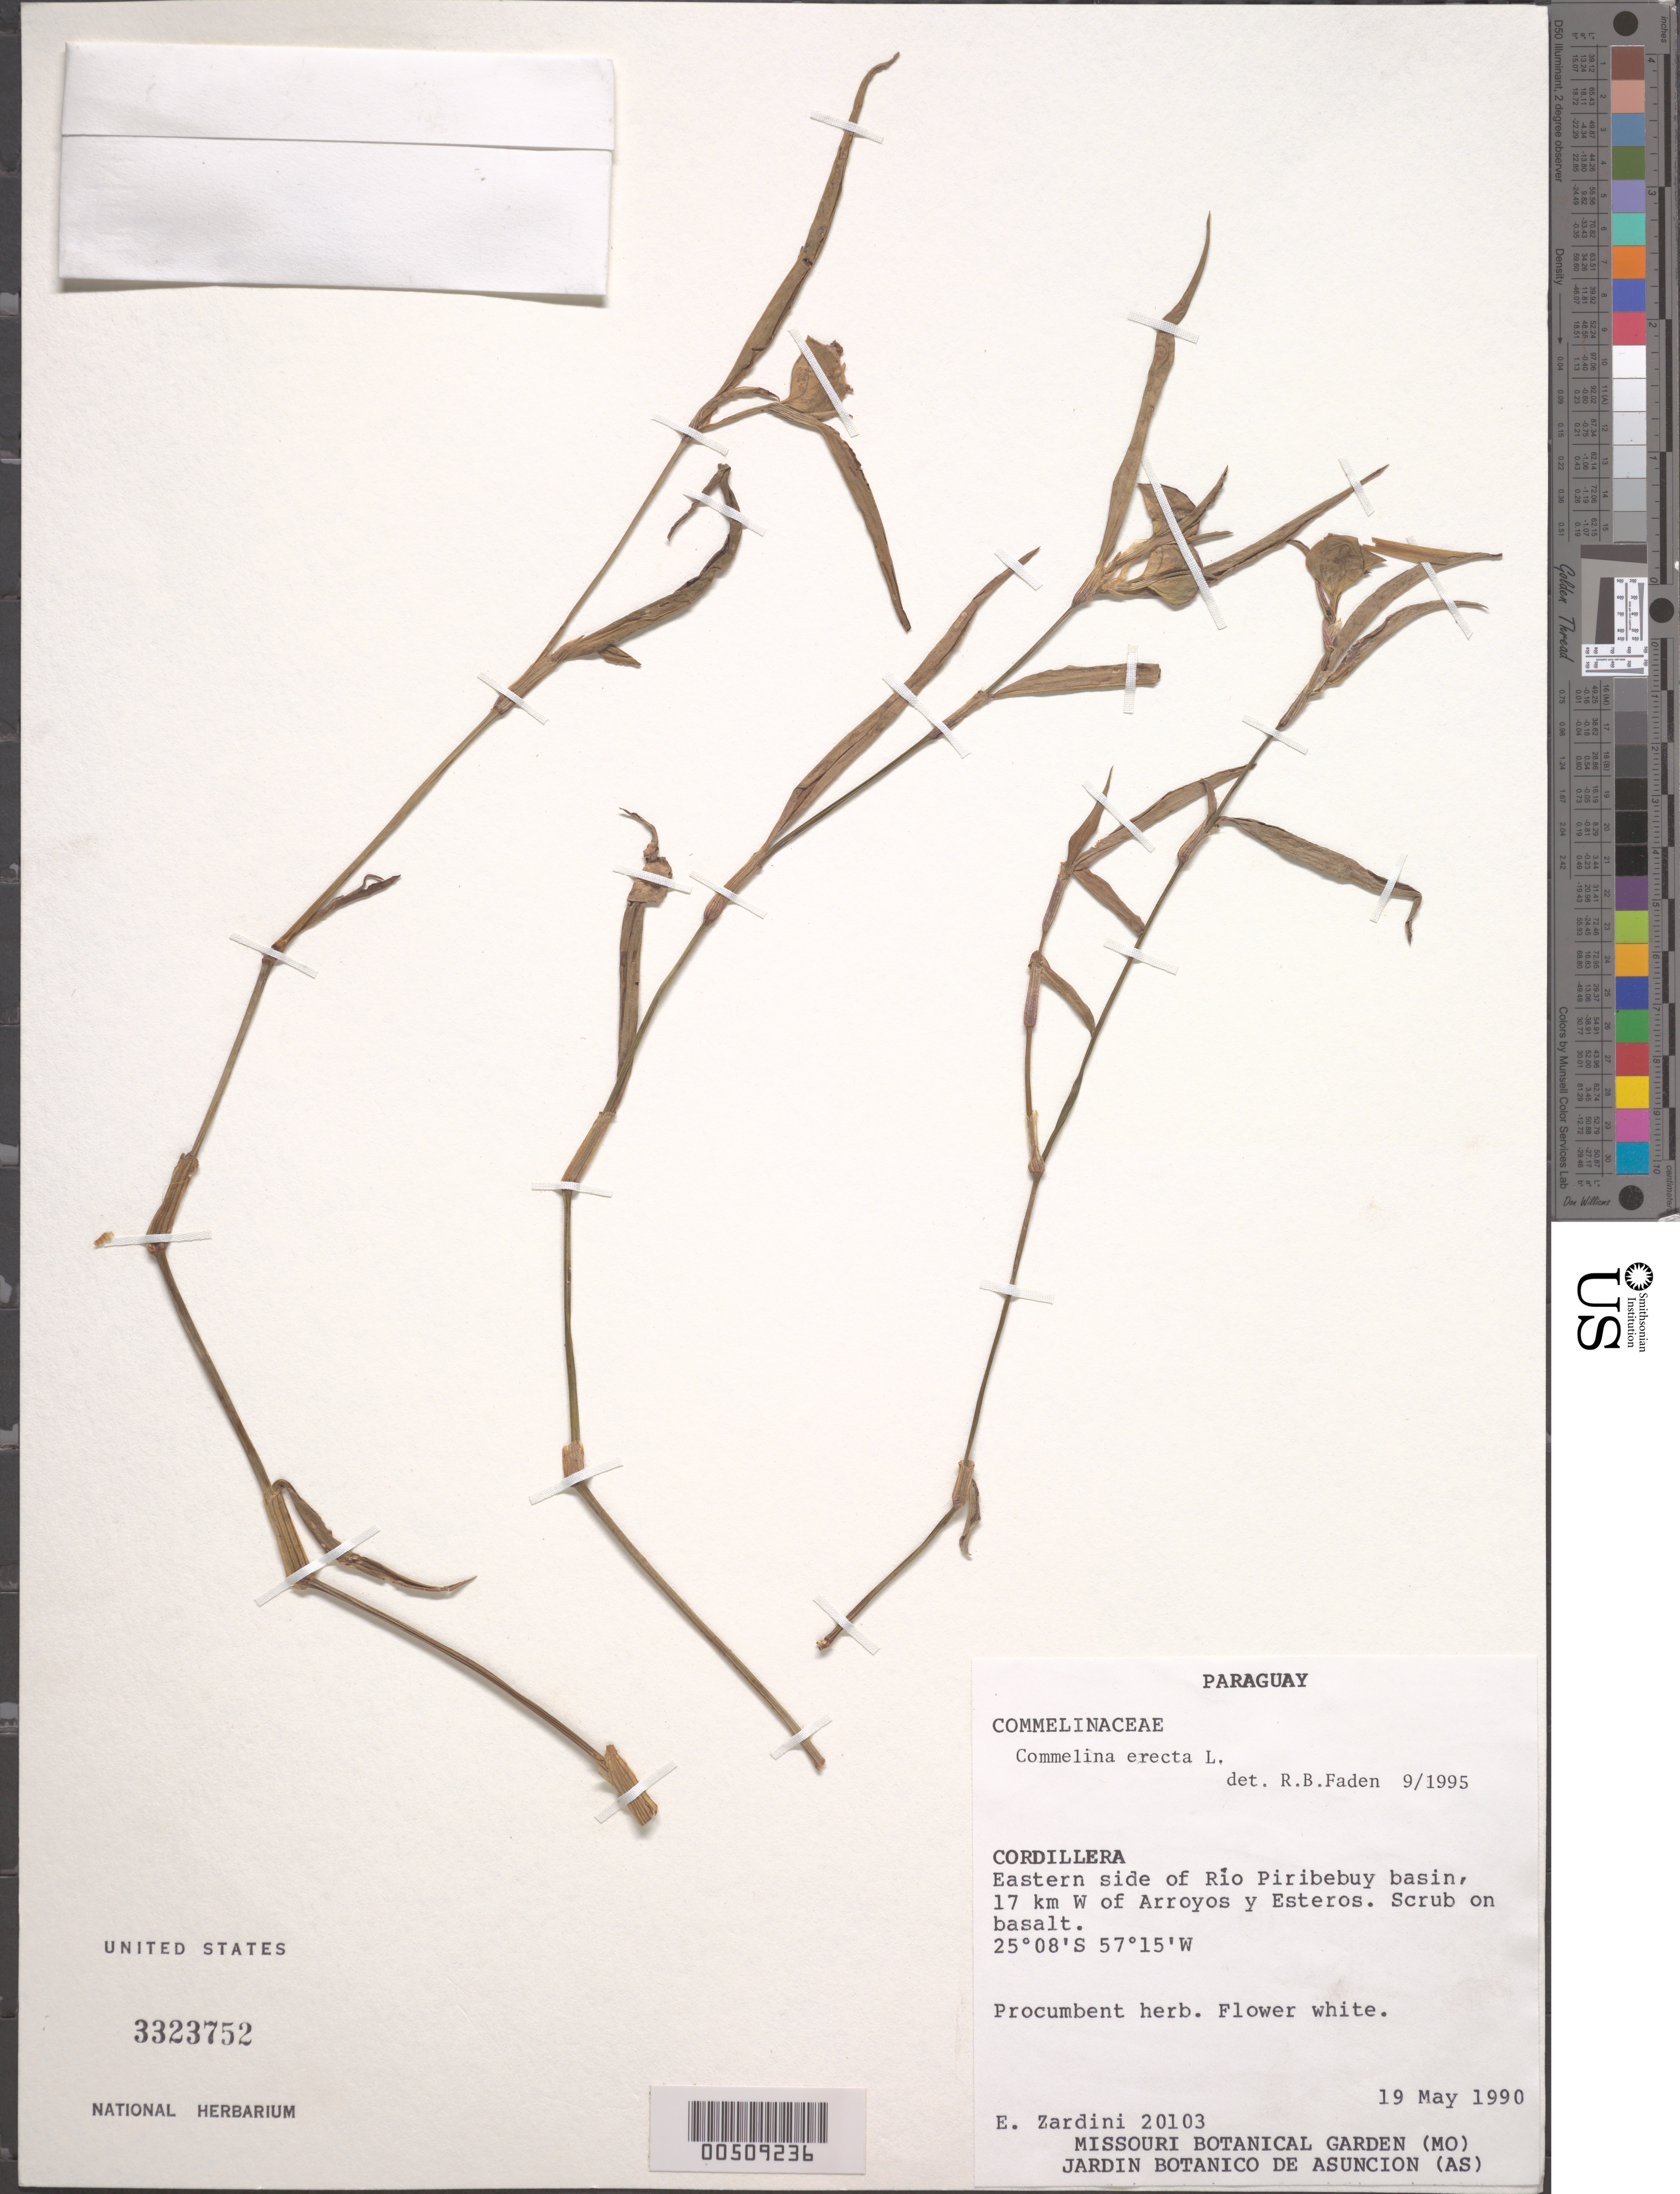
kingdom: Plantae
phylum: Tracheophyta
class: Liliopsida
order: Commelinales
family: Commelinaceae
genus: Commelina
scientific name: Commelina erecta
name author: L.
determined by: Faden, Robert B., (US), Smithsonian Institution - National Museum of Natural History (UNITED STATES)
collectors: E. M. Zardini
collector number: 20103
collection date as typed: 19 May 1990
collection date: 1990-05-19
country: Paraguay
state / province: Cordillera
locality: Rio piribebuy, w of arroyos and esteros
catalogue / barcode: US 3323752